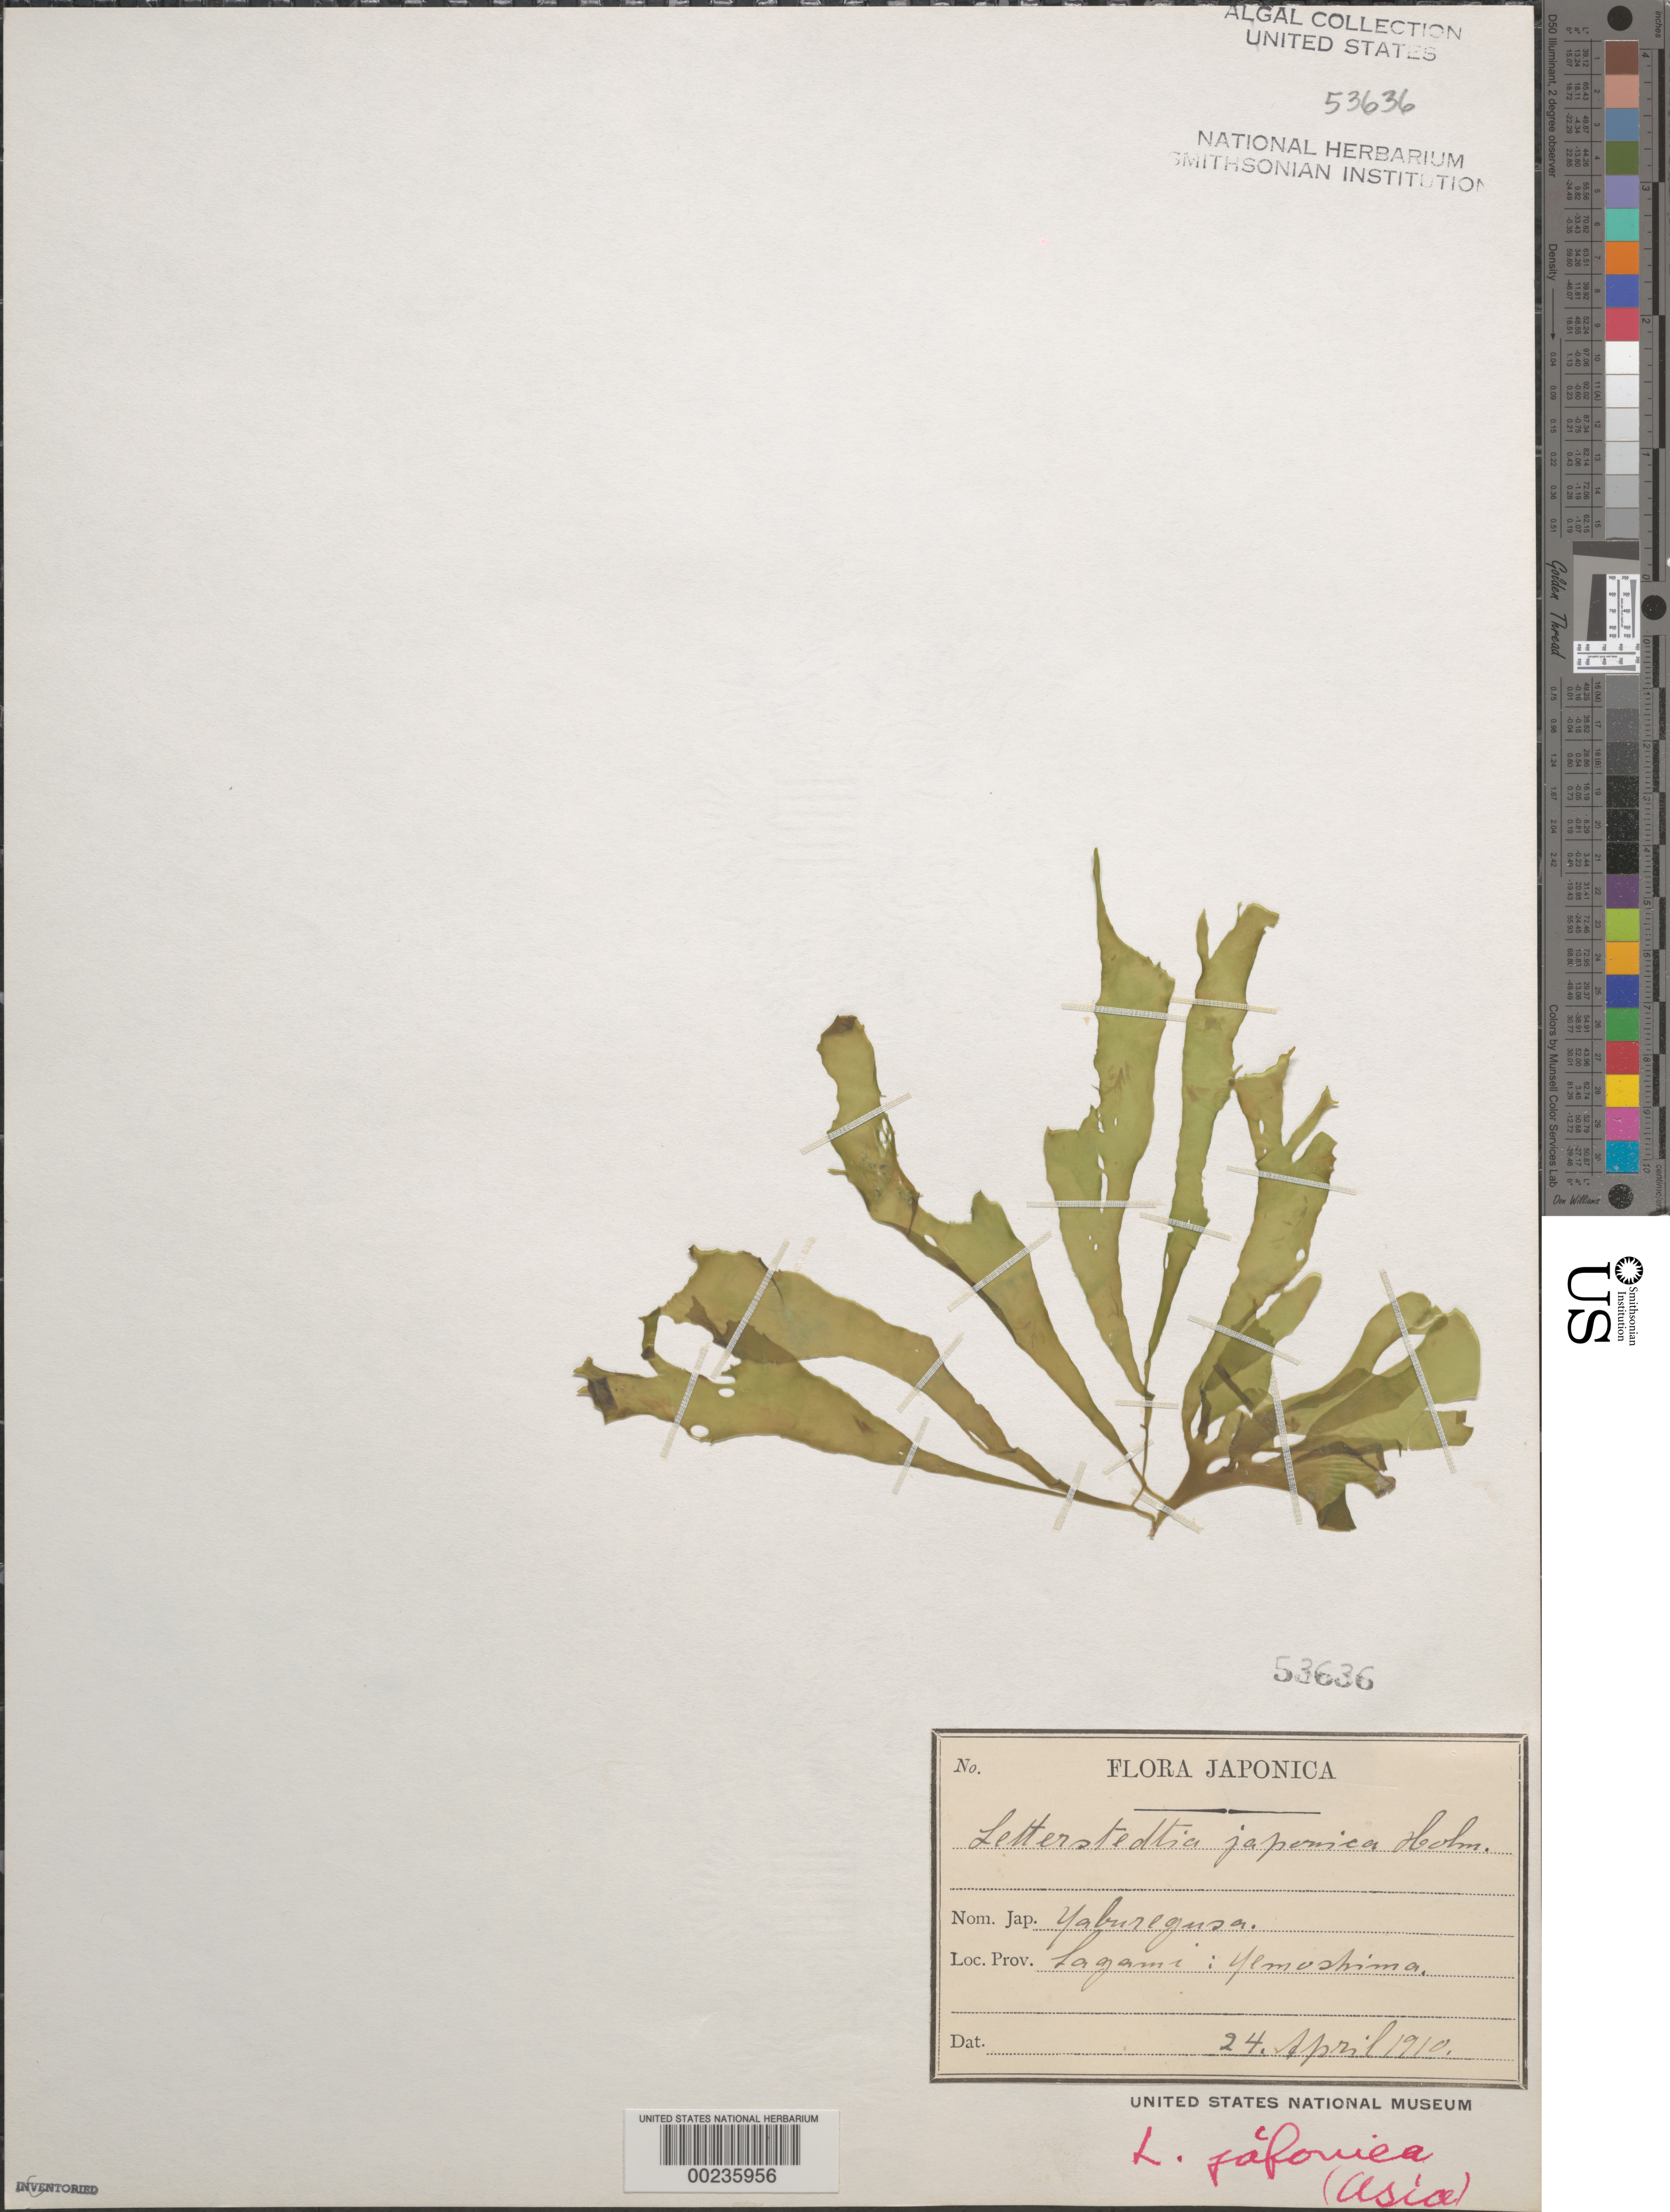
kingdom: Plantae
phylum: Chlorophyta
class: Ulvophyceae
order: Ulvales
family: Ulvaceae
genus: Umbraulva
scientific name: Umbraulva japonica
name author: (E.M. Holmes) Bae & I.K. Lee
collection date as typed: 24 Apr 1910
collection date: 1910-04-24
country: Japan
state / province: Kanagawa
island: Enoshima (Yenoshima)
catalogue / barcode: US 53636